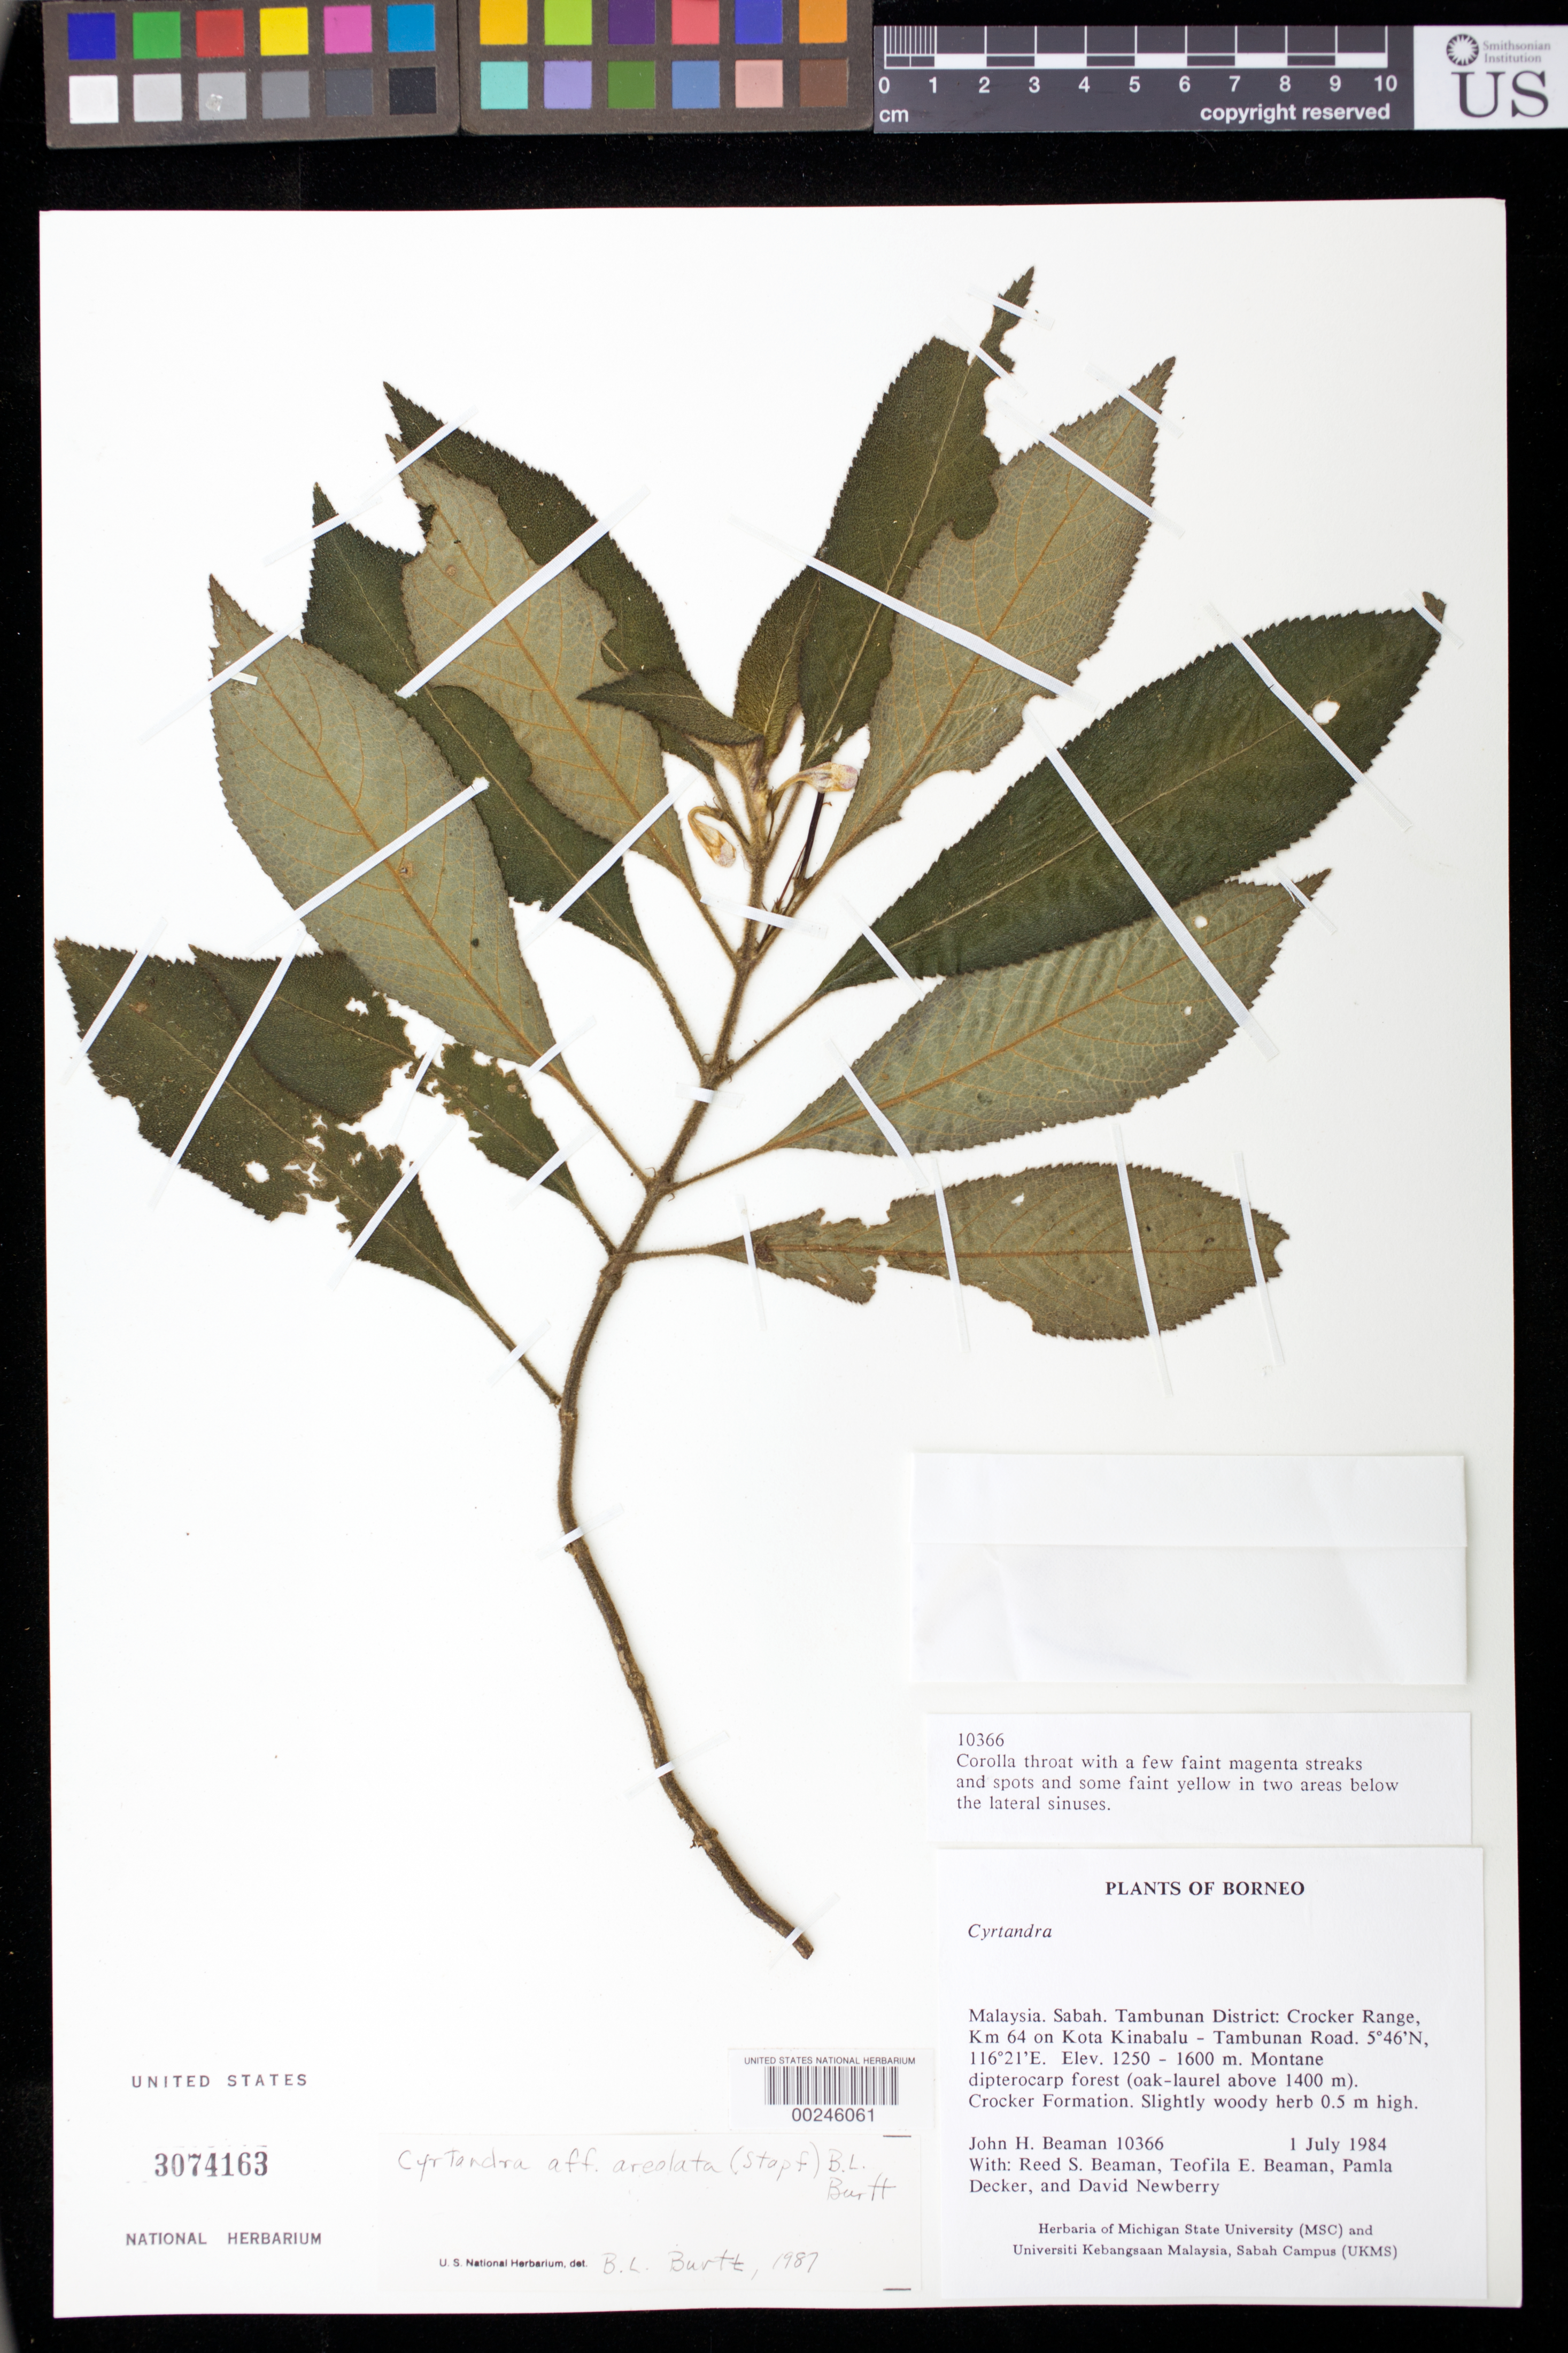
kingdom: Plantae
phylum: Tracheophyta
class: Magnoliopsida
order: Lamiales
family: Gesneriaceae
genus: Cyrtandra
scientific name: Cyrtandra areolata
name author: (Stapf) B.L. Burtt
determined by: Burtt, B. L.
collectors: J. H. Beaman, R. S. Beaman, T. E. Beaman, P. Decker & D. Newberry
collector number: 10366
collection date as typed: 01 Jul 1984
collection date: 1984-07-01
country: Malaysia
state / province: Sabah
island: Borneo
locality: Tambunan dist, crocker range, km 64 on kota kinabalu - tambunan road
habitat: Montane dipterocarp forest (oak-laurel above 1400 m), crocker formation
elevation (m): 1250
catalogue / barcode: US 3074163